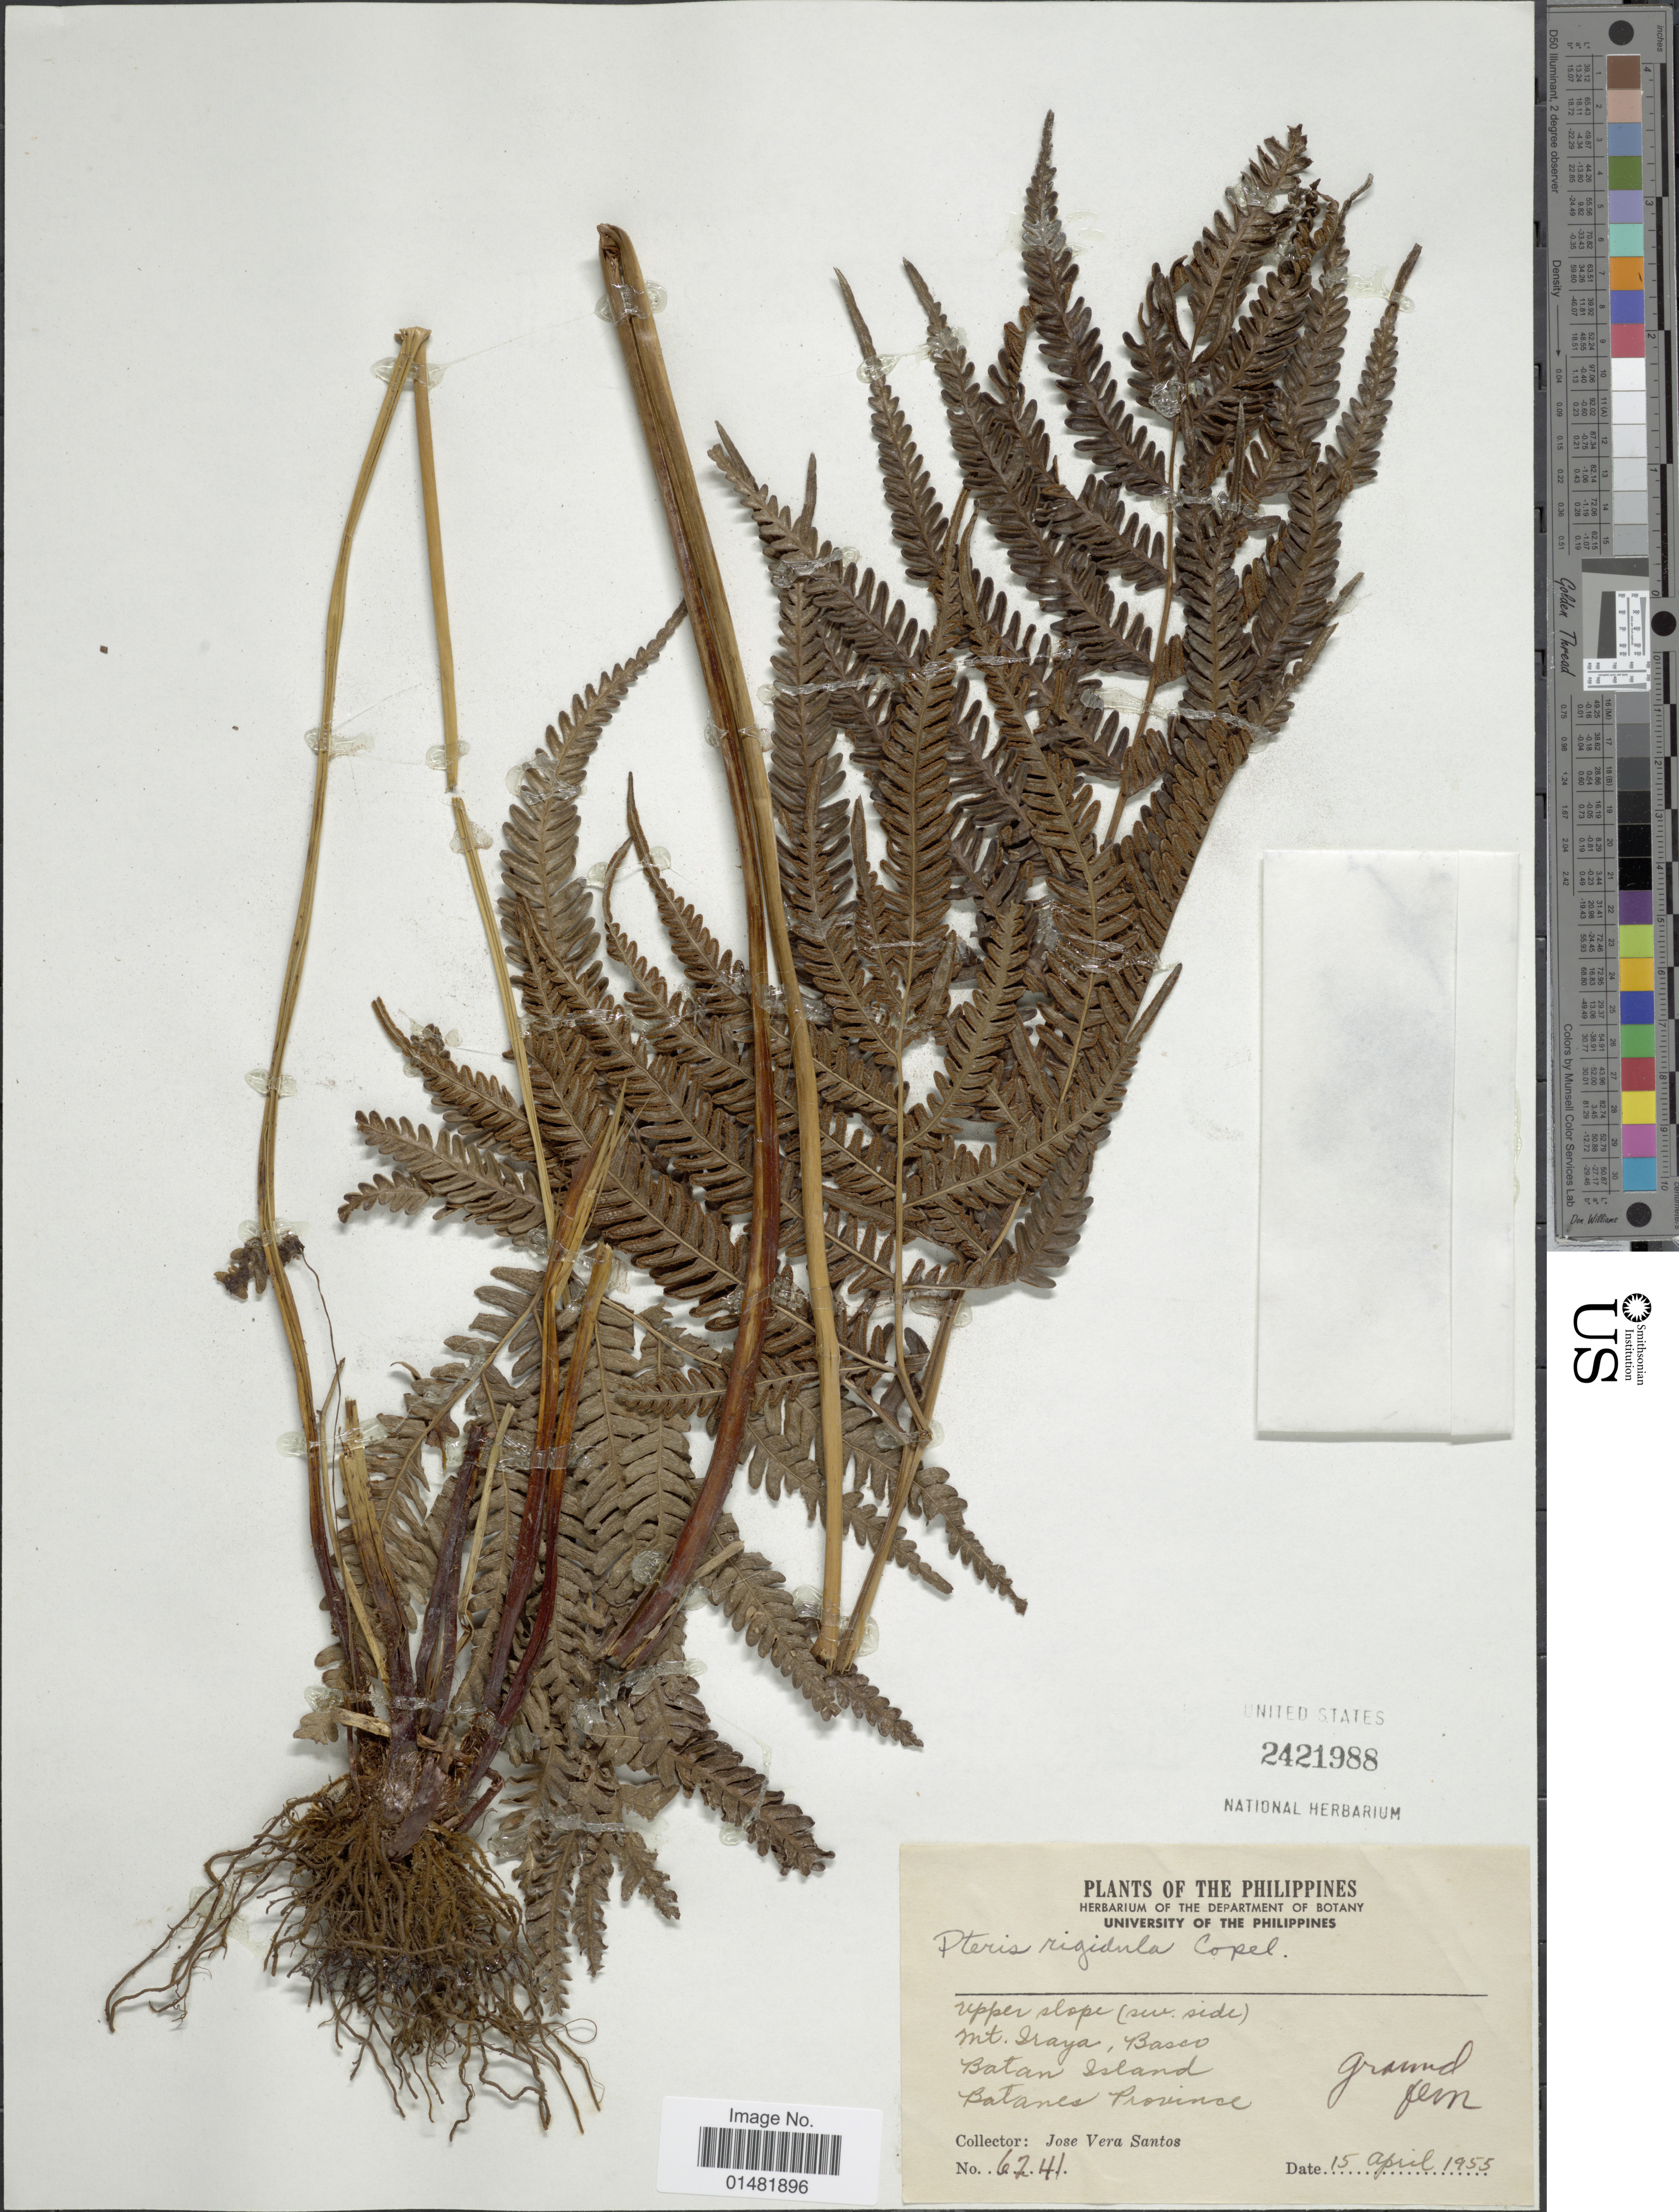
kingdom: Plantae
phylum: Tracheophyta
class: Polypodiopsida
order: Polypodiales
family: Pteridaceae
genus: Pteris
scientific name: Pteris rigidia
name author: Bir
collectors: J. V. Santos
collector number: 6241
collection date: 1955-04-15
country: Philippines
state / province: Cagayan Valley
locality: Upper slope (riv. side), Mt. Iraya, Basco, Batan Island, Batanes Province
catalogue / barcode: US 2421988